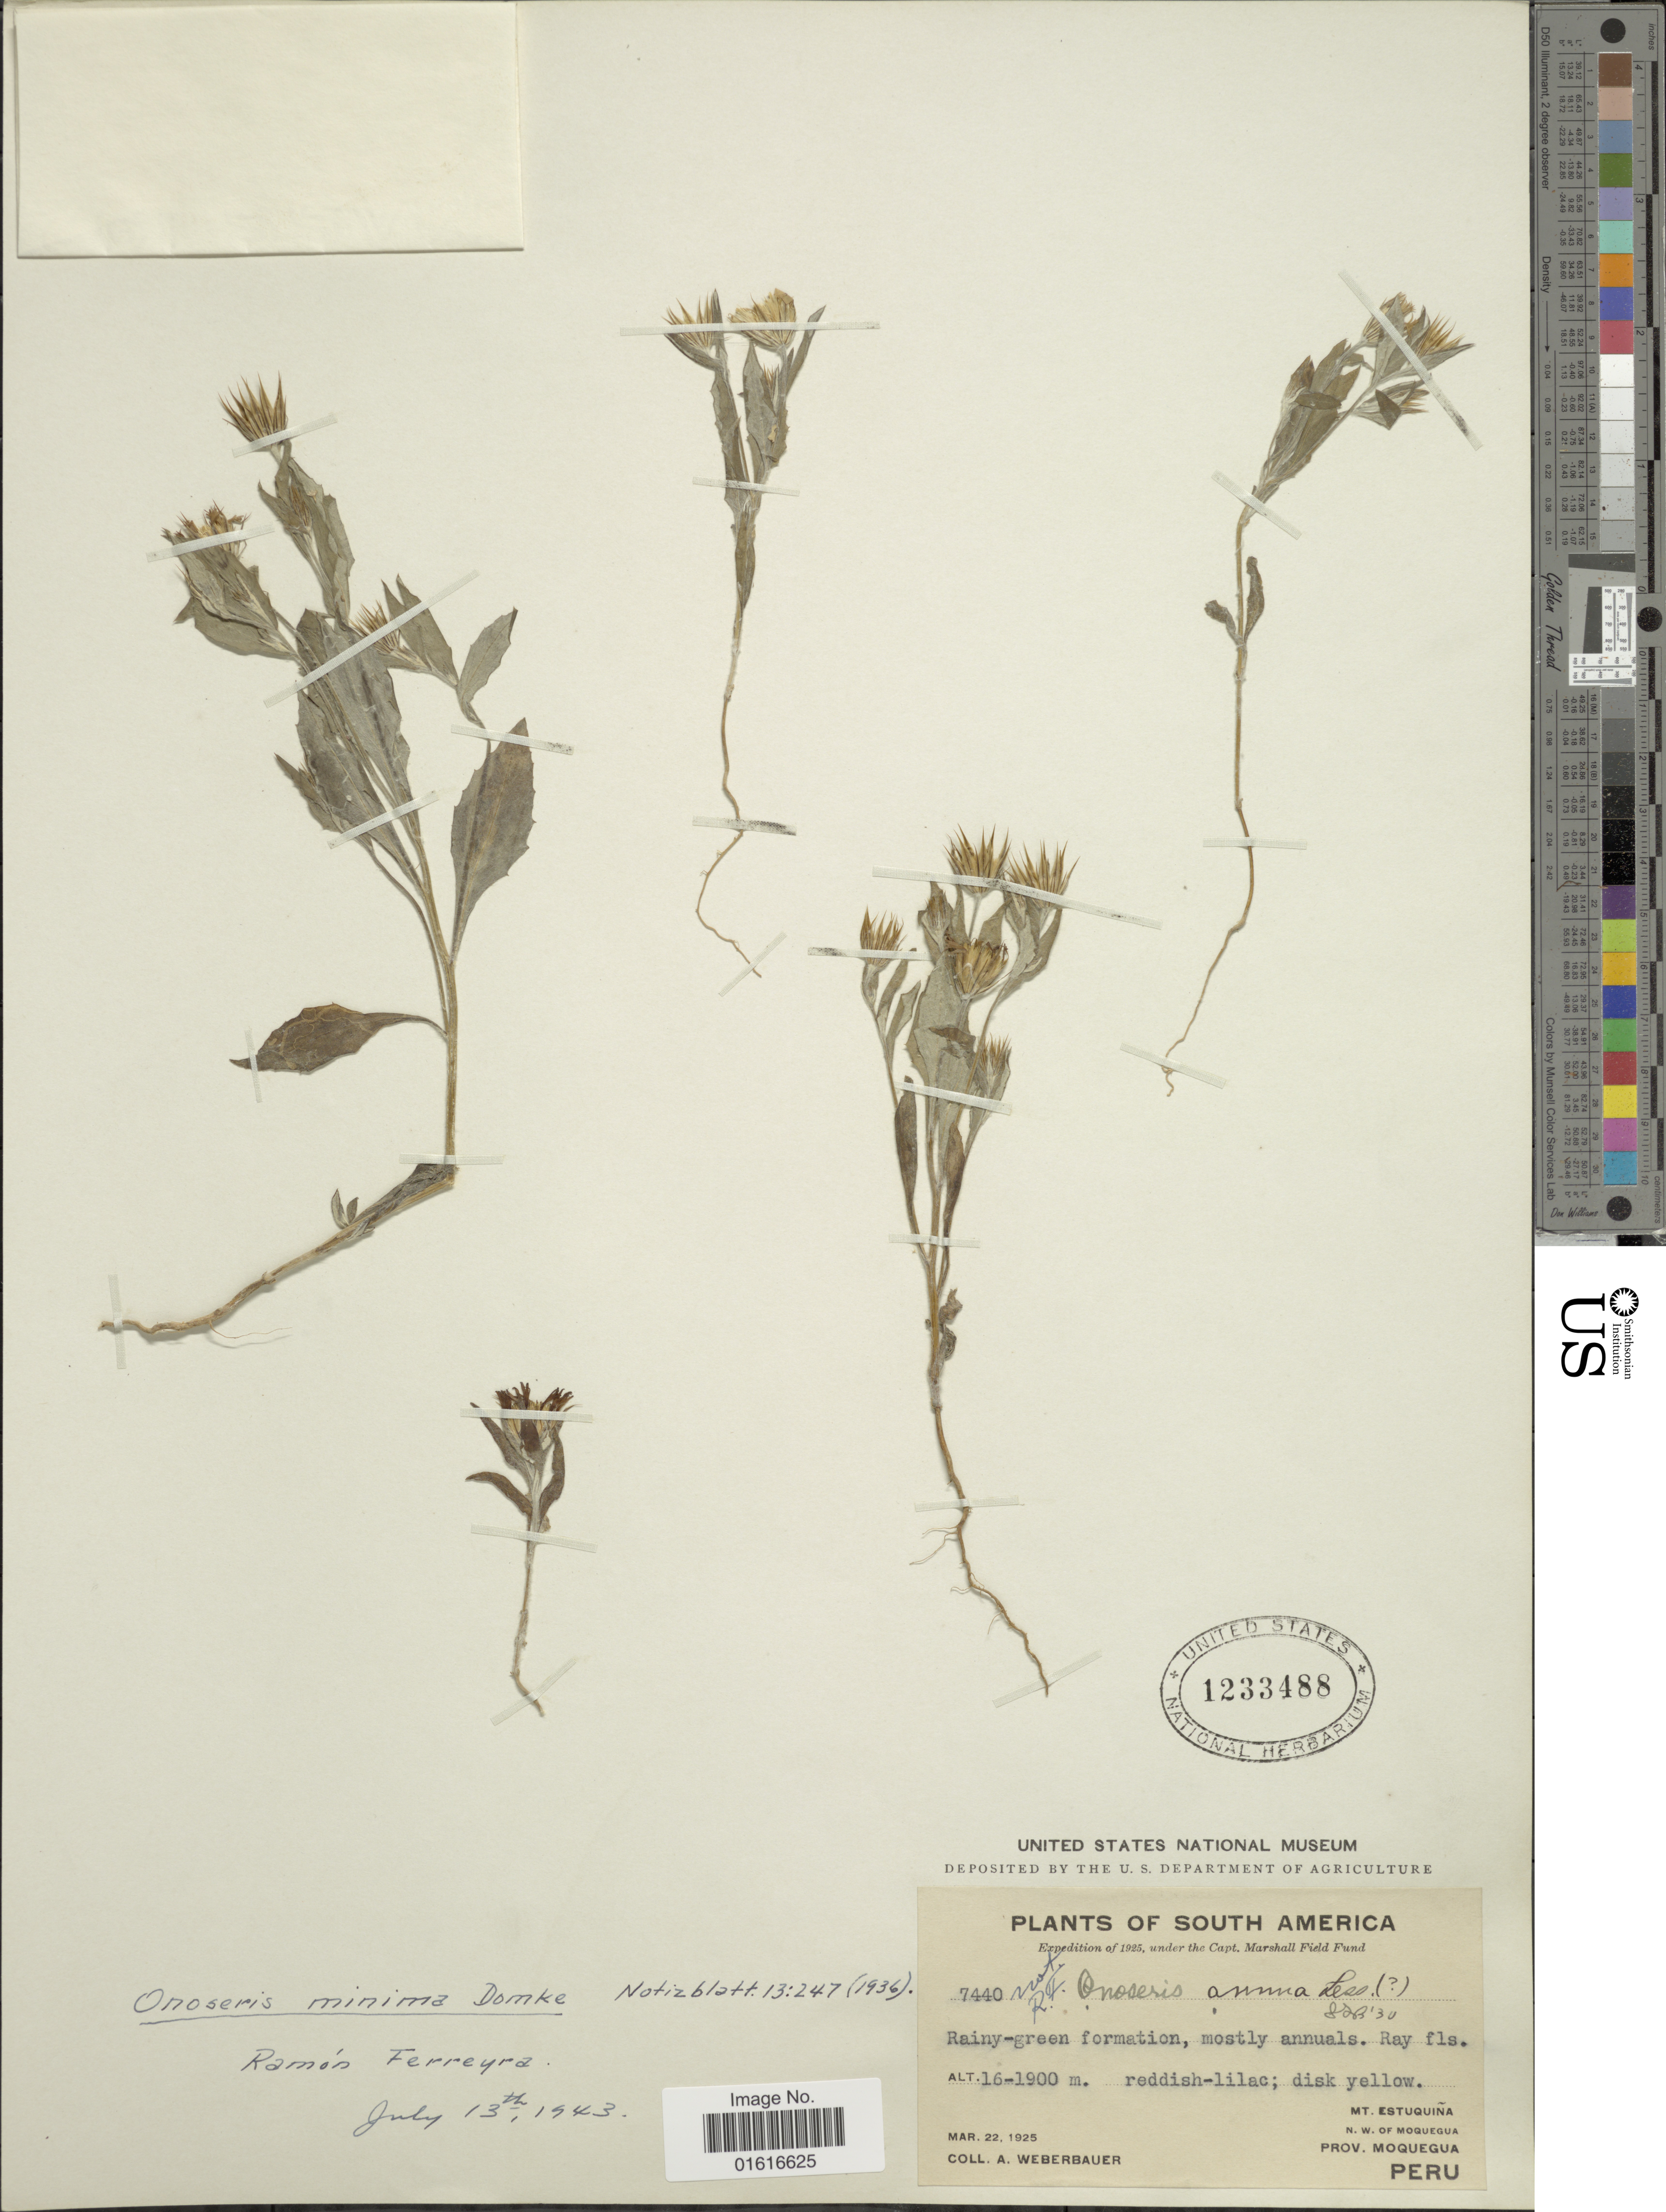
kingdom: Plantae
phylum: Tracheophyta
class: Magnoliopsida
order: Asterales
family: Asteraceae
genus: Onoseris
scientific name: Onoseris minima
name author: Domke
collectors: A. Weberbauer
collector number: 7440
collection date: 1925-03-22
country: Peru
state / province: Moquegua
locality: Mt, Estuquina, N.W. of Moquegua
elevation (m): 1600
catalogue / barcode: US 1233488